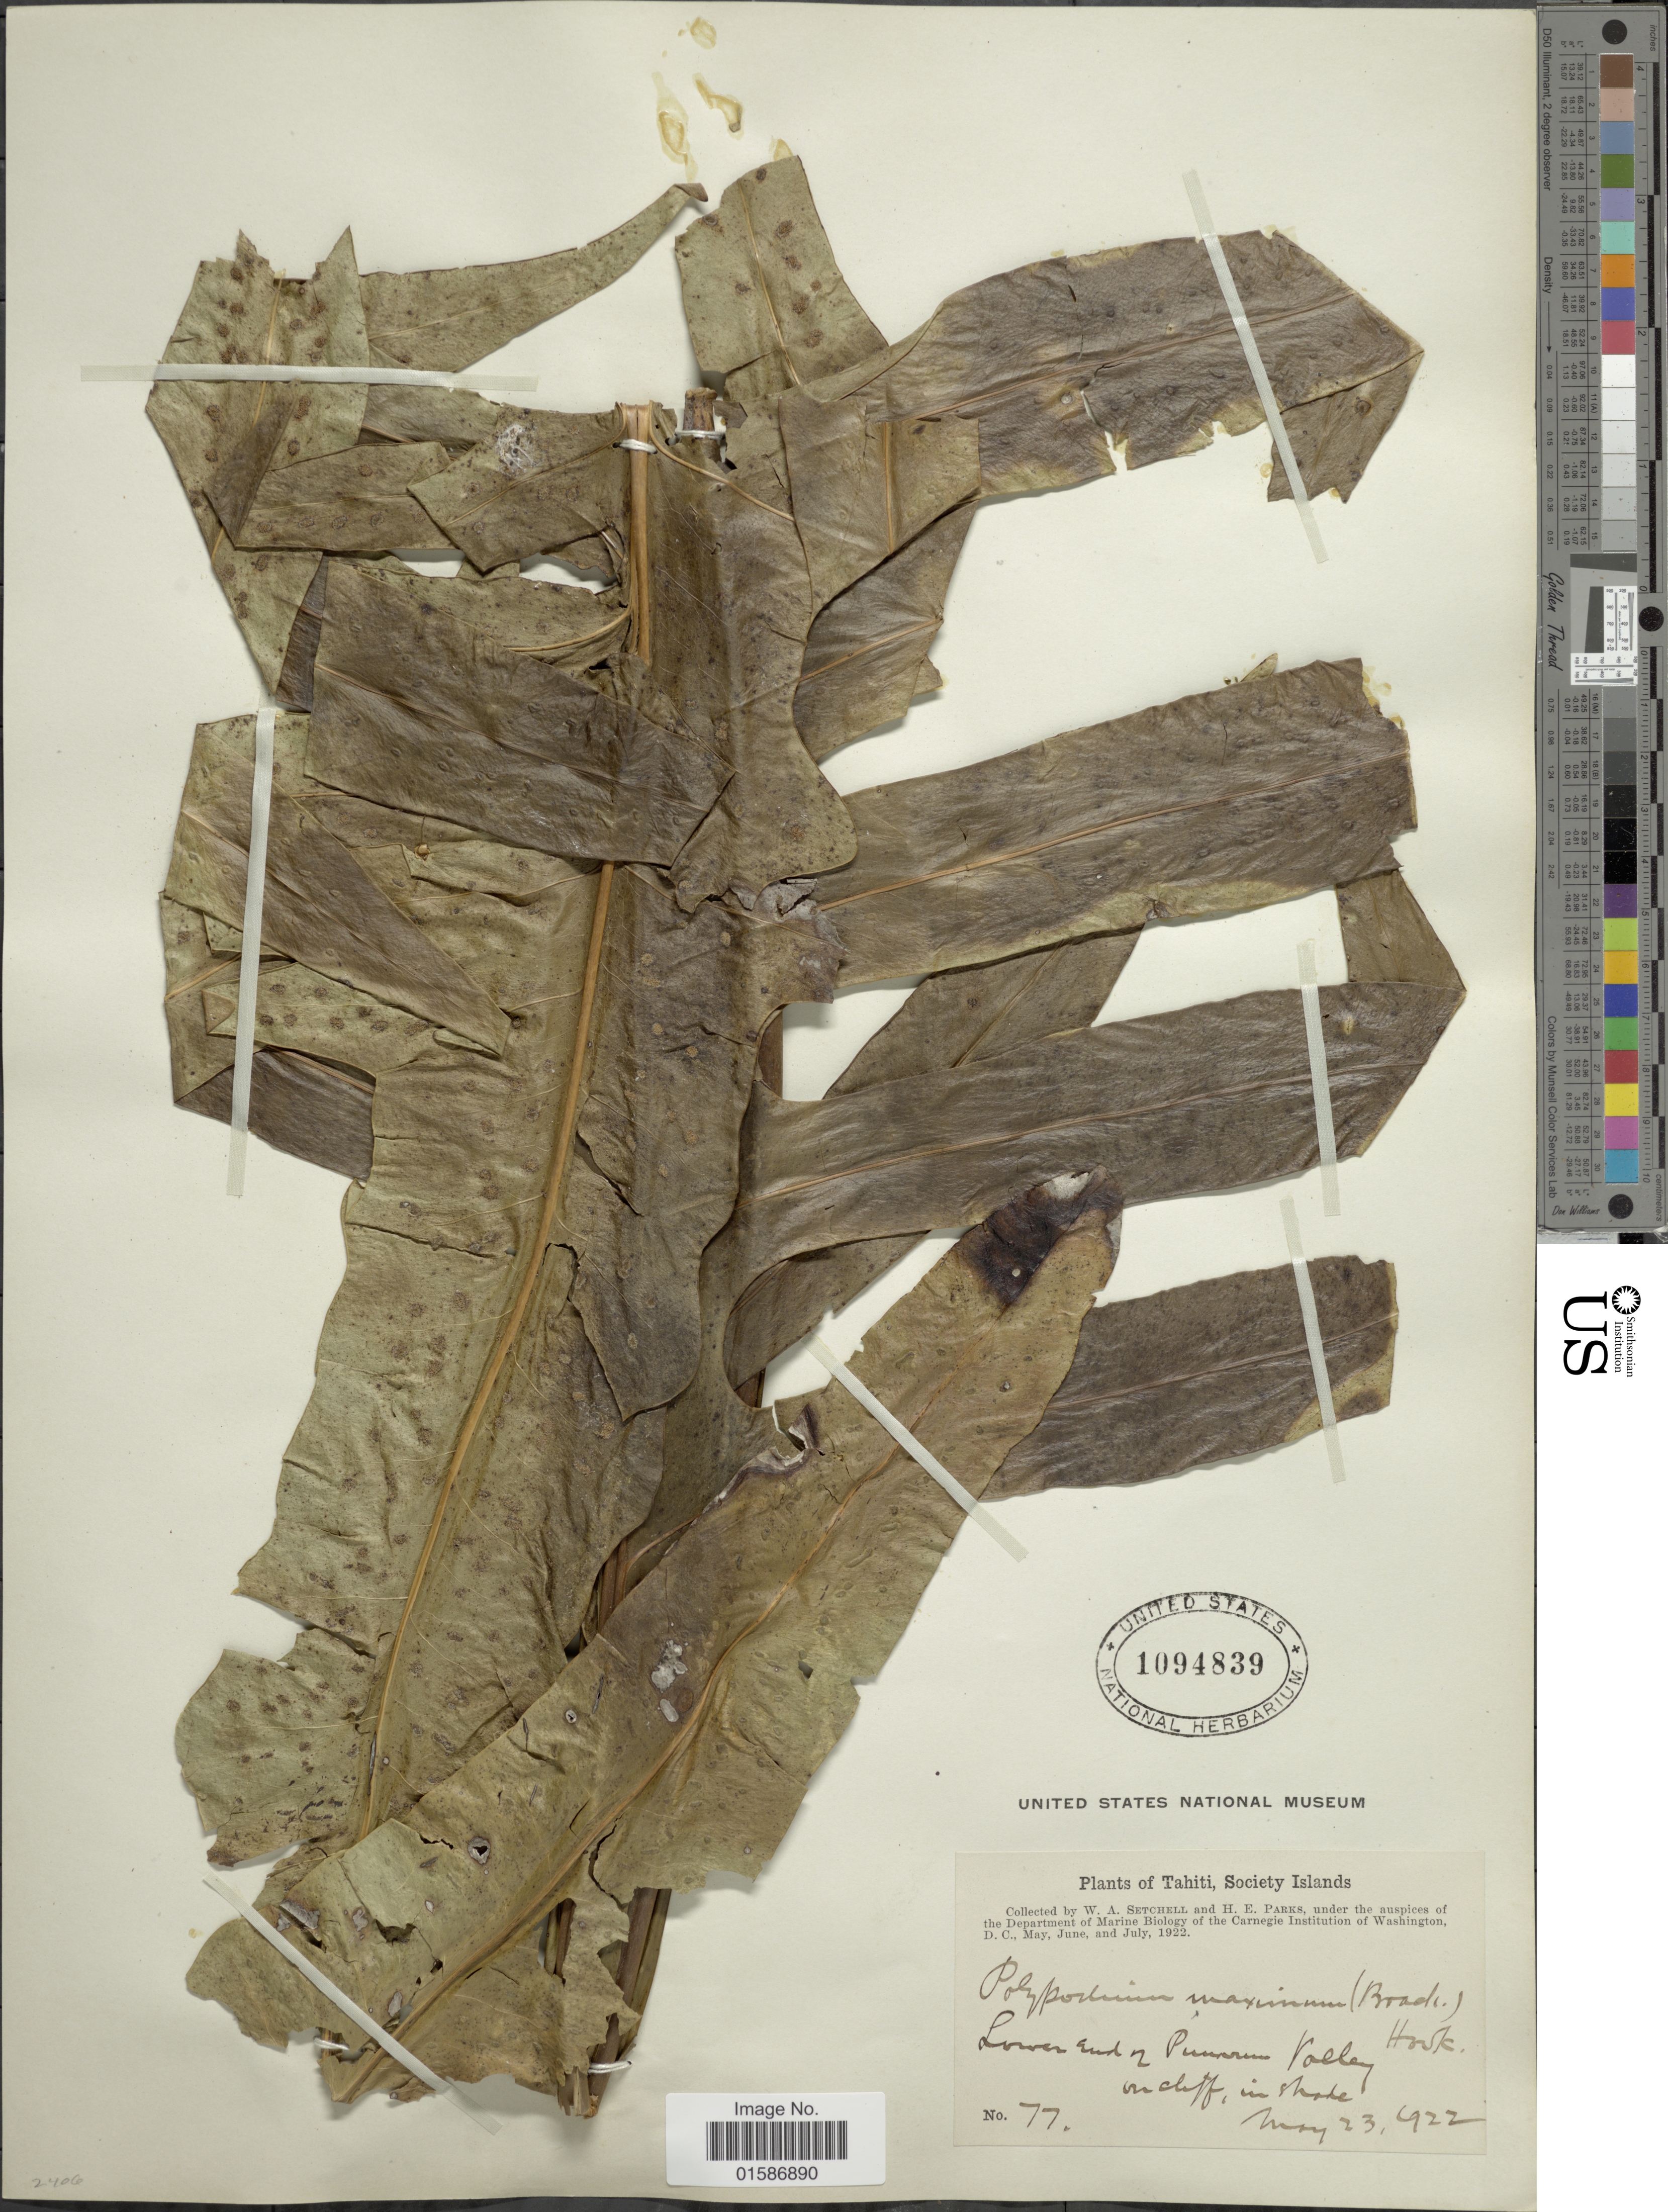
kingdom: Plantae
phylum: Tracheophyta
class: Polypodiopsida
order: Polypodiales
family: Polypodiaceae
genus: Microsorum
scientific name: Microsorum maximum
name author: (Brack. & A. Gray) Copel.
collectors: W. Setchell & H. E. Parks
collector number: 77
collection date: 1922-05-23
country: French Polynesia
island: Tahiti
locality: Tahiti, Society Islands, Lower end of Punarum Valley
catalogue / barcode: US 1094839